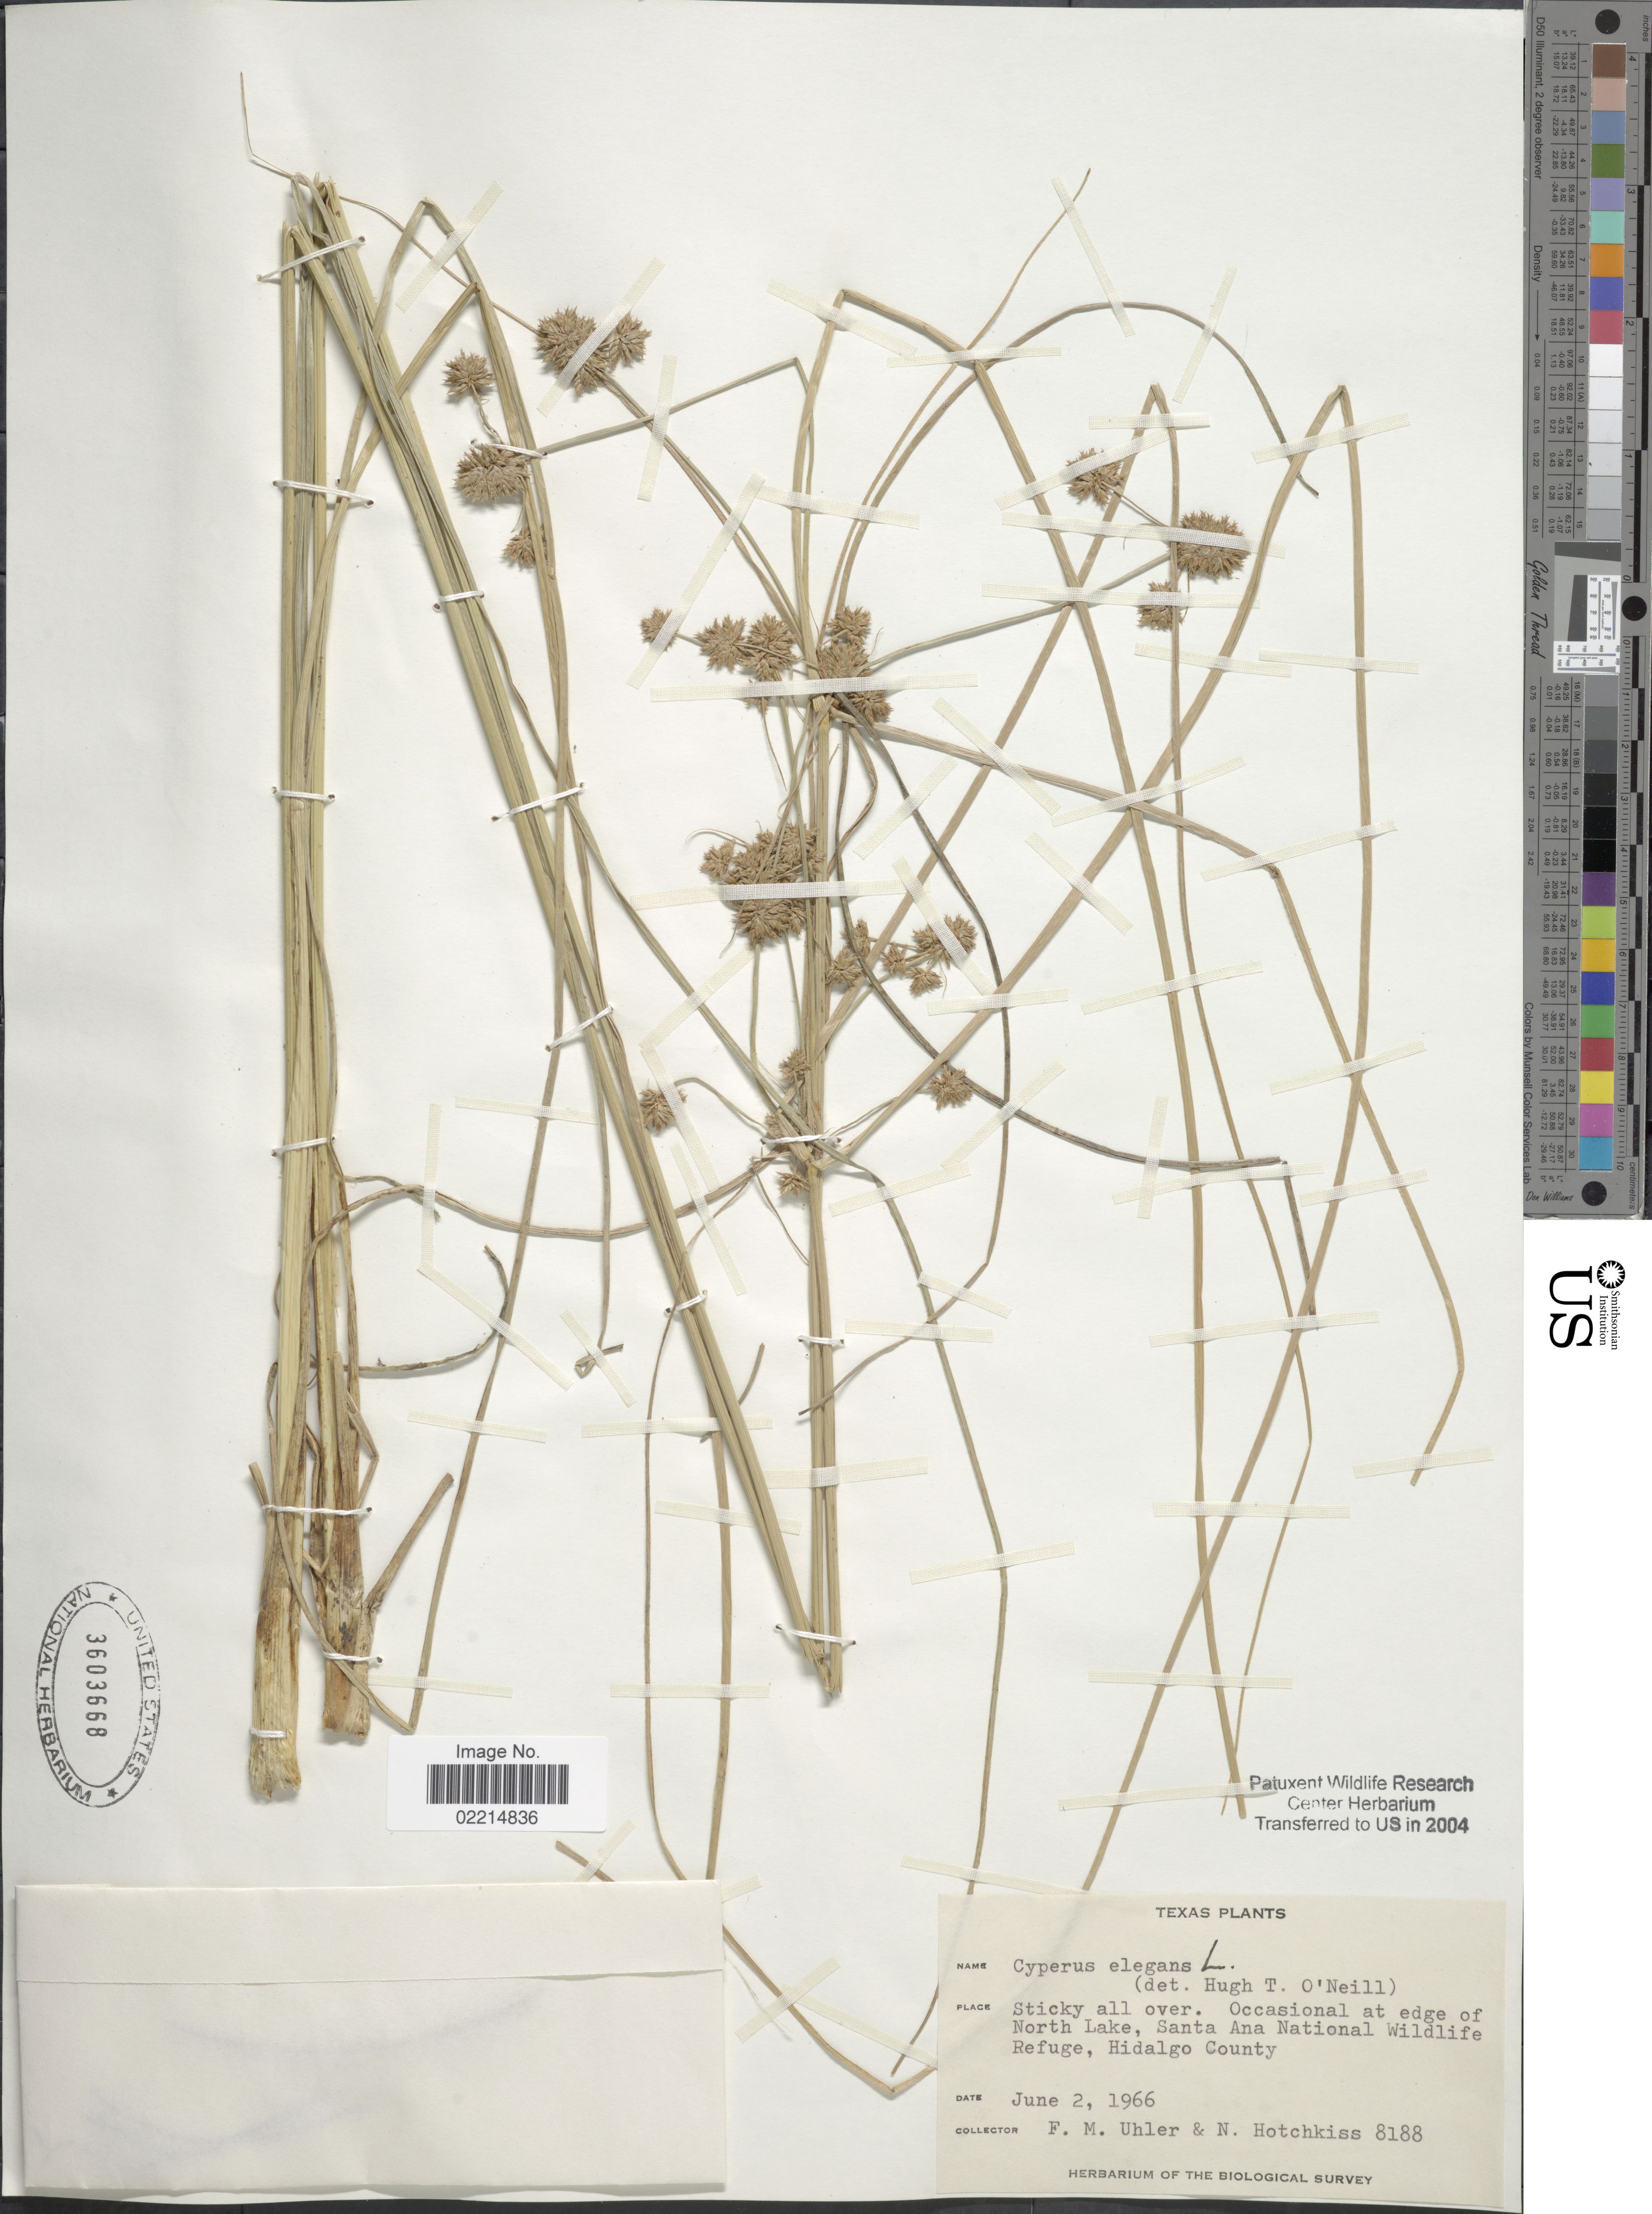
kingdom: Plantae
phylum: Tracheophyta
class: Liliopsida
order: Poales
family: Cyperaceae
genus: Cyperus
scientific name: Cyperus elegans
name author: L.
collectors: F. M. Uhler & N. Hotchkiss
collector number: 8188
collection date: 1966-06-02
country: United States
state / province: Texas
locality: Sticky all over, occasional at edge of North Lake, Santa Ana National Wildlife Refuge, Hidalgo County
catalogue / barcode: US 3603668